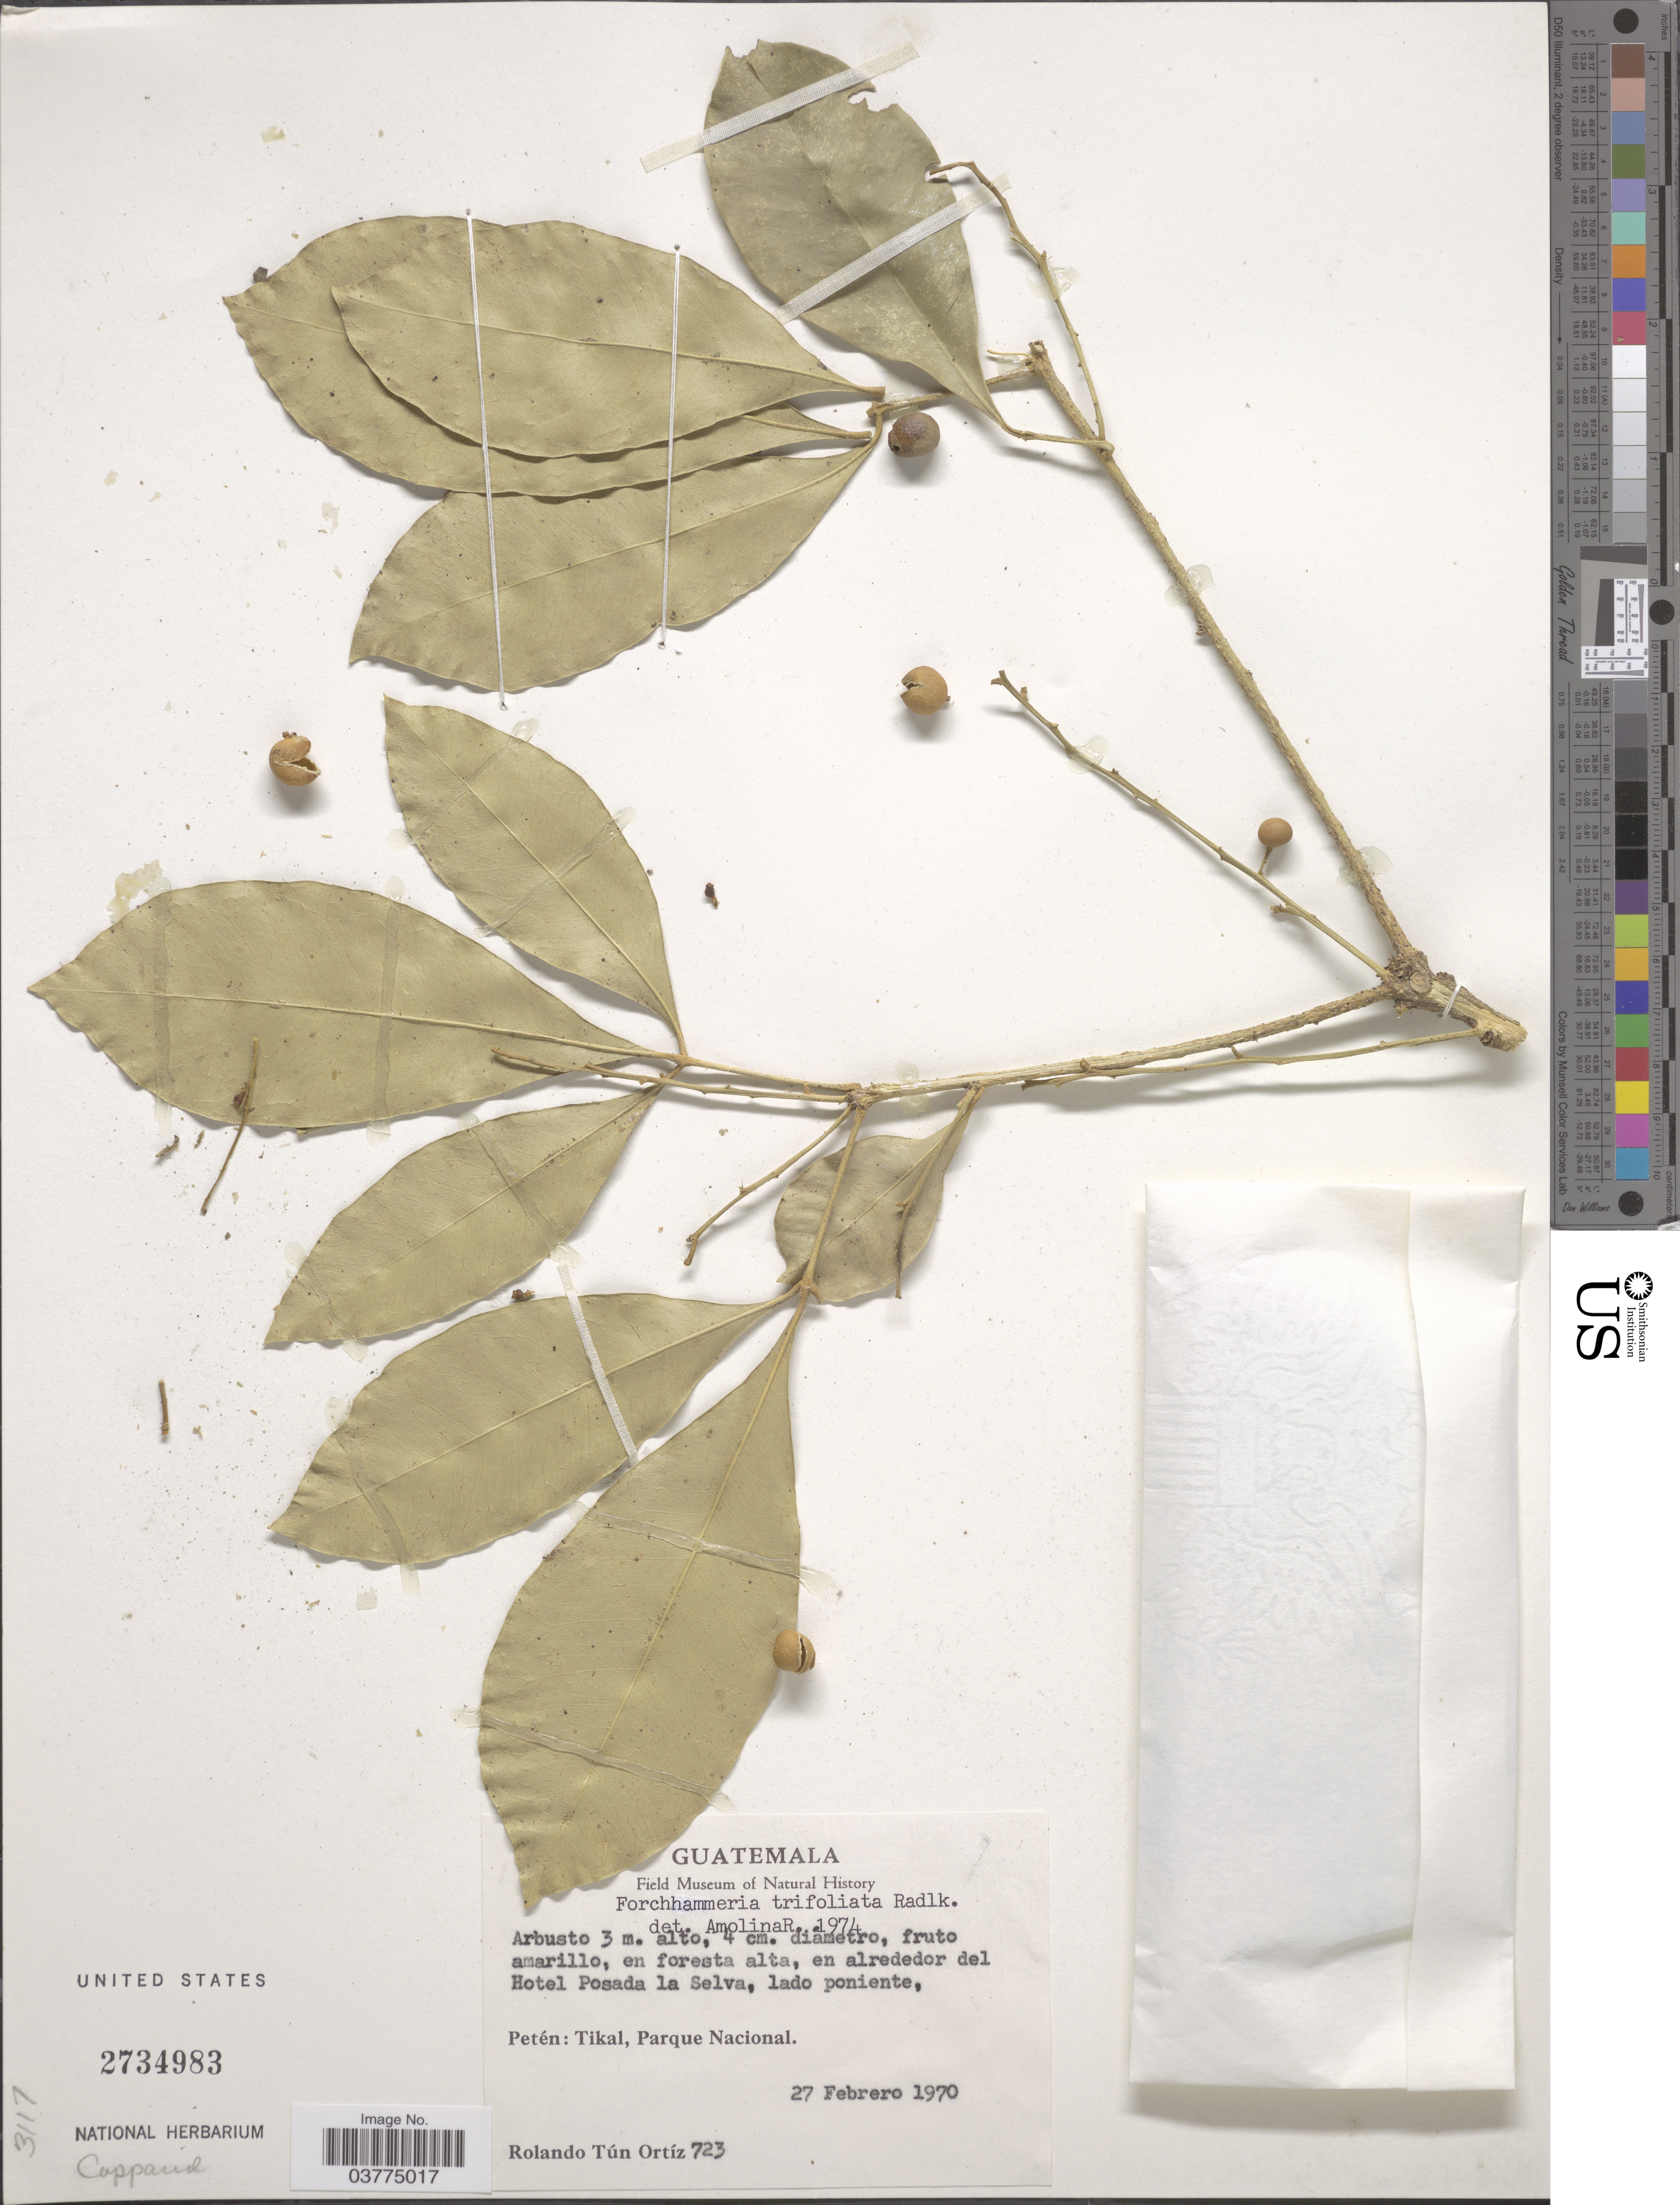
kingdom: Plantae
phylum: Tracheophyta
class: Magnoliopsida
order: Brassicales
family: Stixaceae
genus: Forchhammeria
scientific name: Forchhammeria trifoliata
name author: Radlk.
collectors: R. Tún Ortíz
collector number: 723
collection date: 1970-02-27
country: Guatemala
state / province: El Peten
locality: En alrededor del Hotel Posada la Selva, lado poniente, Petén: Tikal, Parque Nacional.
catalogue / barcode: US 2734983